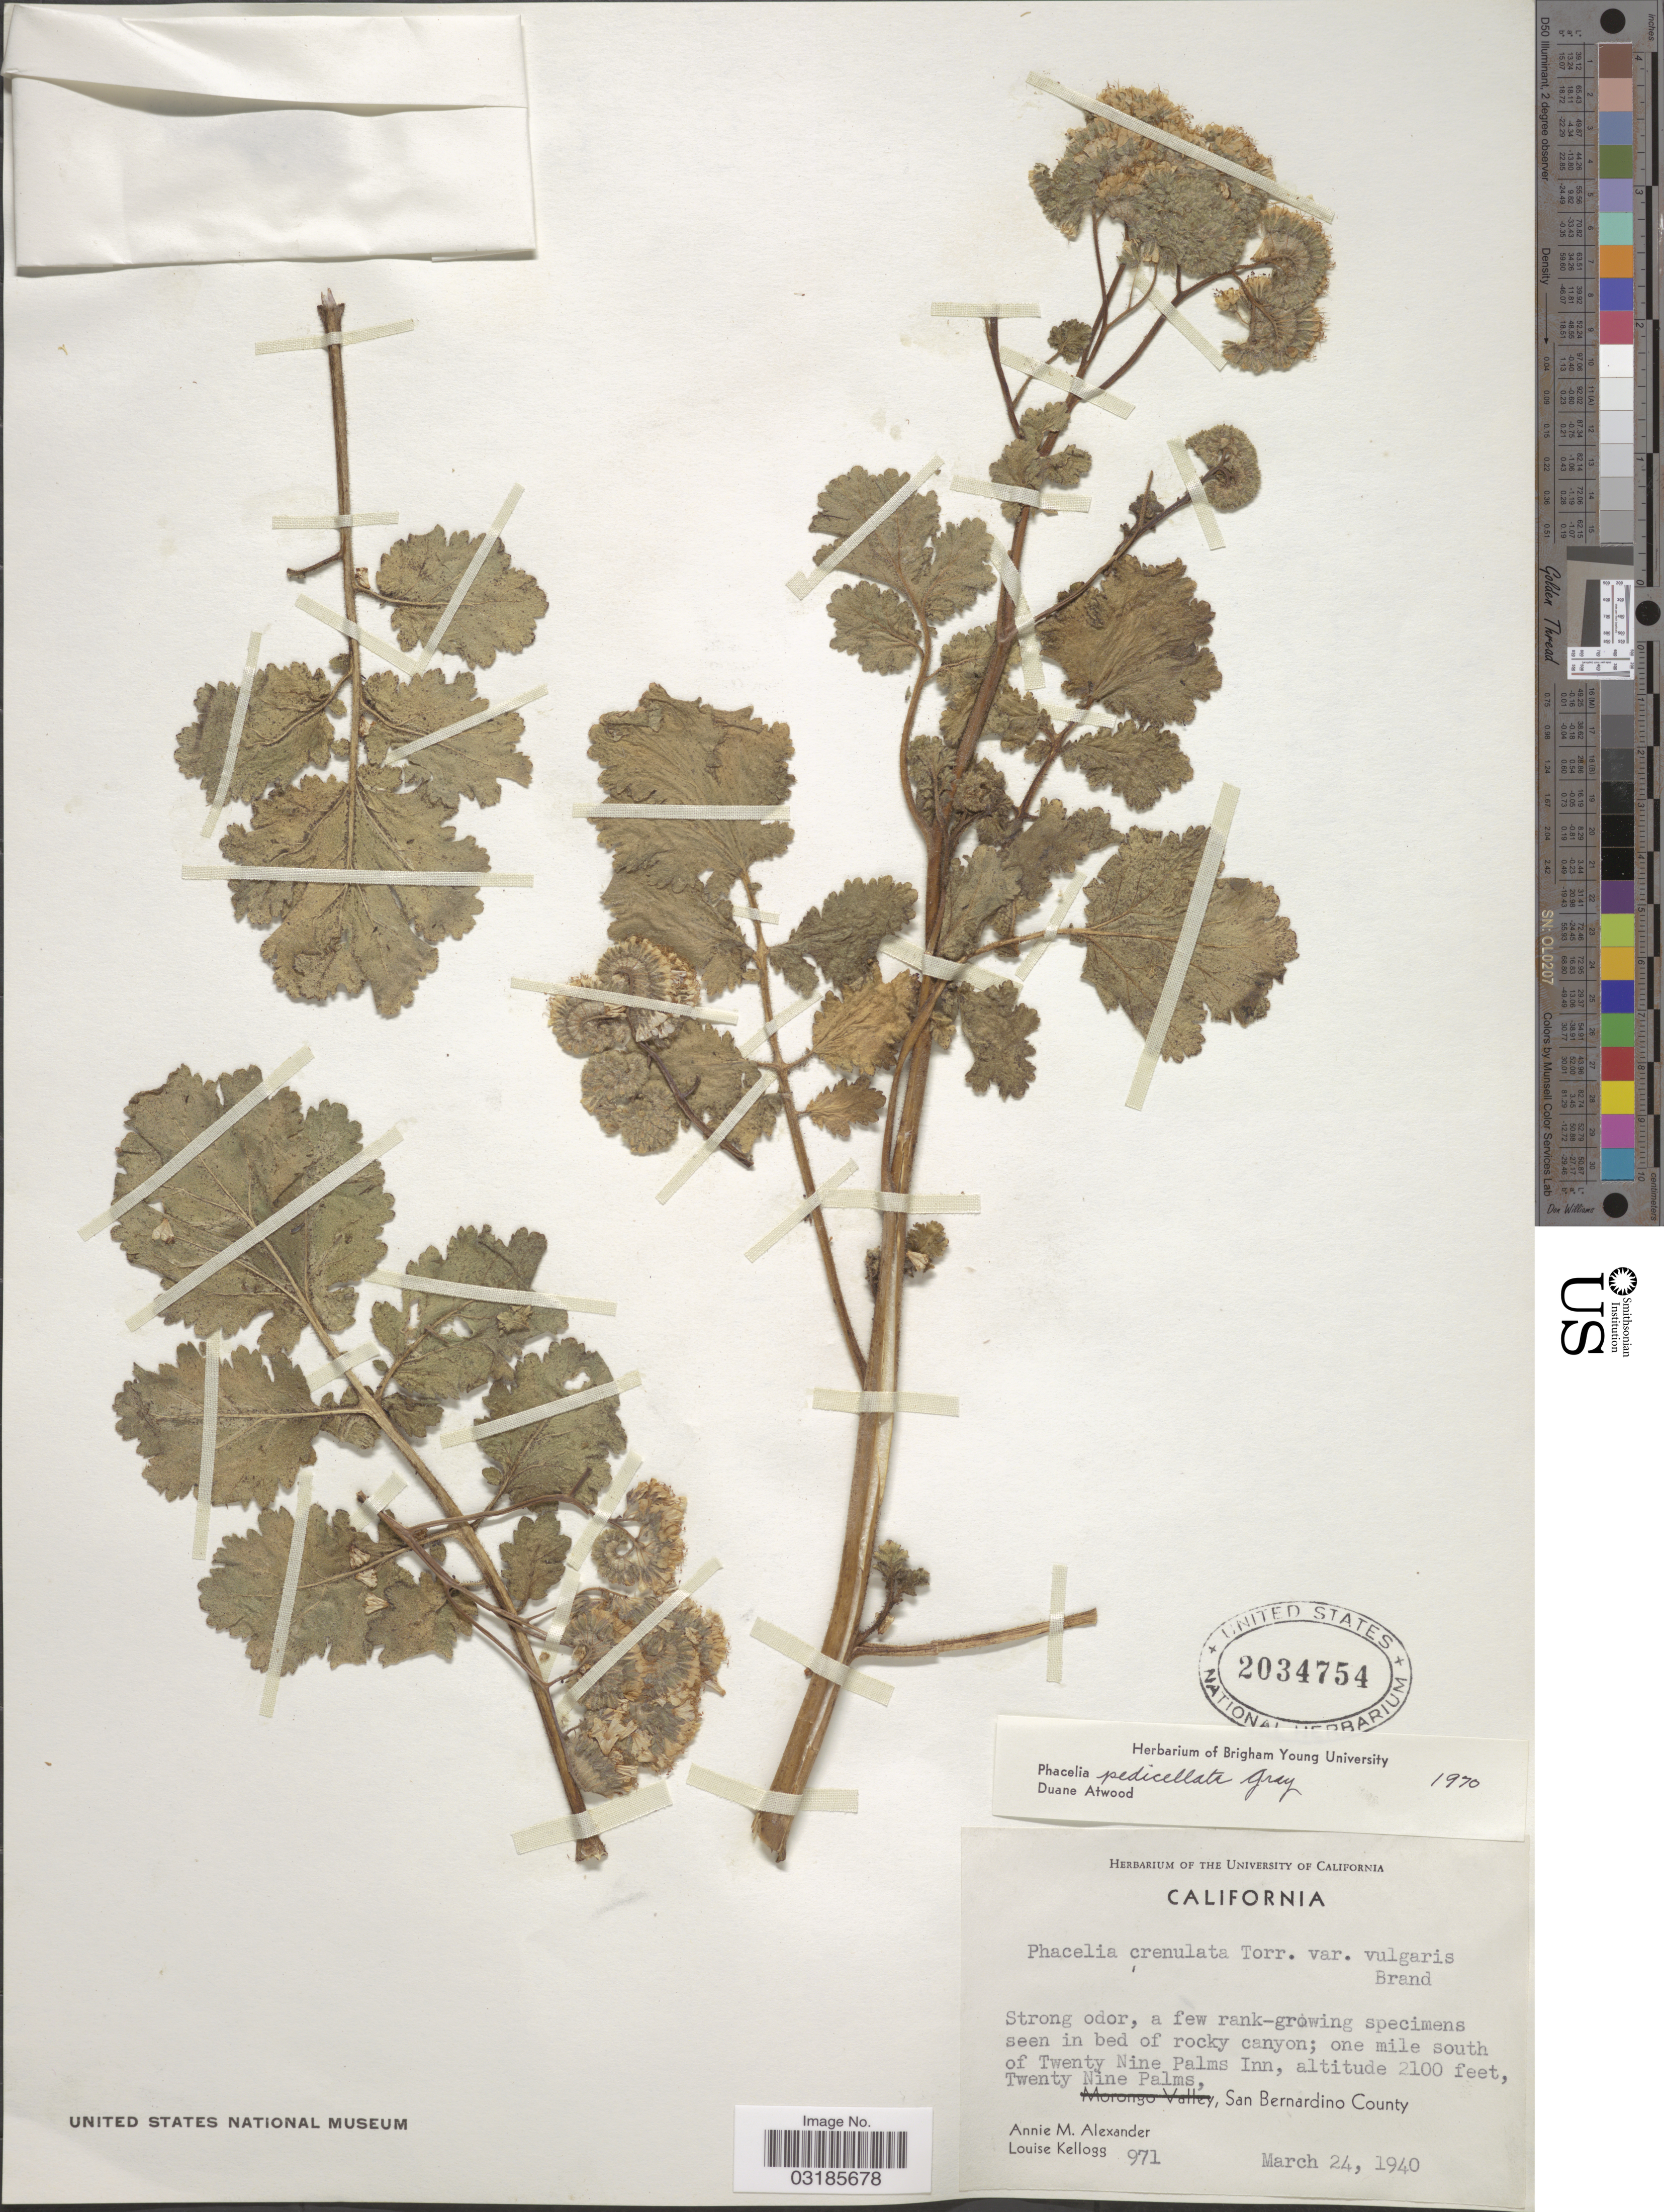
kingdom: Plantae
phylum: Tracheophyta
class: Magnoliopsida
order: Boraginales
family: Hydrophyllaceae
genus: Phacelia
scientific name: Phacelia pedicellata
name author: A. Gray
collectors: A. M. Alexander & L. Kellogg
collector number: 971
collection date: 1940-03-24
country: United States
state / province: California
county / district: San Bernardino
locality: One mile south of Twenty Nine Palms Inn. Twenty Nine Palms, San Bernardino County.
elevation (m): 640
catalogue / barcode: US 2034754